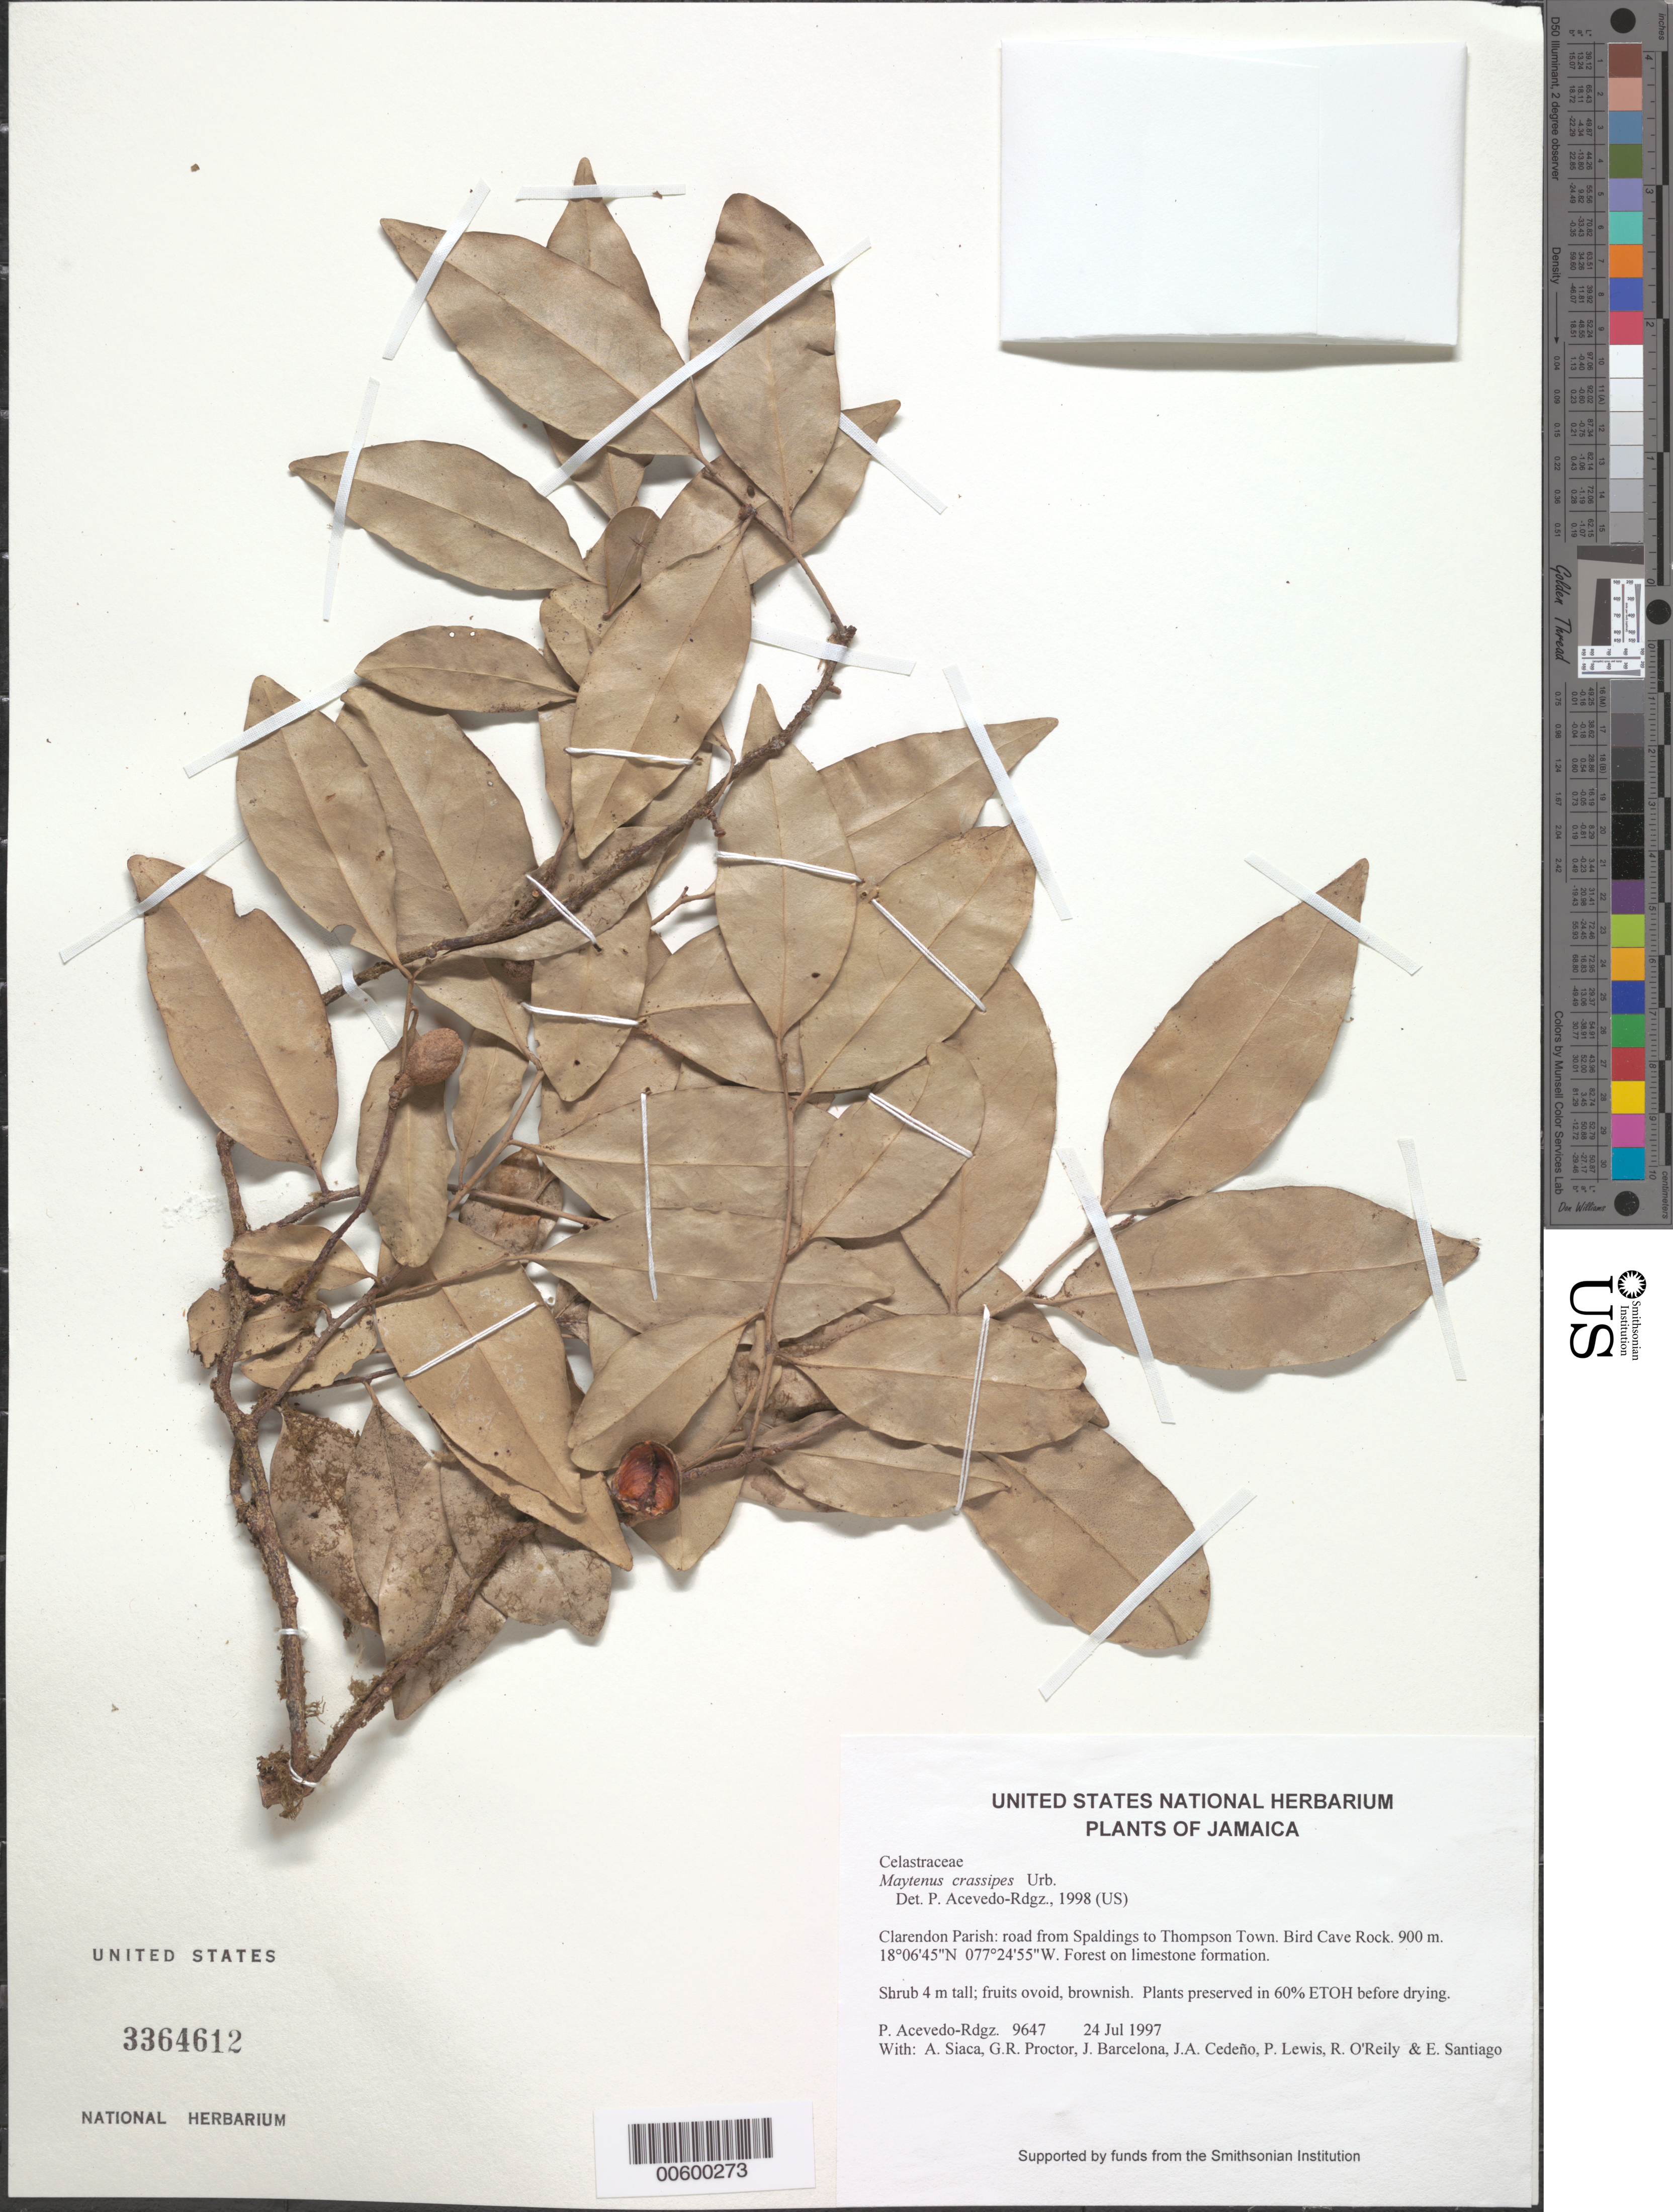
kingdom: Plantae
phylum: Tracheophyta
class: Magnoliopsida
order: Celastrales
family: Celastraceae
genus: Maytenus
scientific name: Maytenus crassipes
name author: Urb.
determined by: Acevedo-Rodríguez, P., (BOT), Smithsonian Institution - National Museum of Natural History (UNITED STATES)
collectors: P. Acevedo-Rodr., A. Siaca, G. R. Proctor, J. Barcelona, J. A. Cedeño M., P. Lewis & R. O'Reilly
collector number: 9647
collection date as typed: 24 Jul 1997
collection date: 1997-07-24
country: Jamaica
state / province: Clarendon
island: Jamaica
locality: Clarendon Parish: road from Spaldings to Thompson Town. Bird Cave Rock.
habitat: Forest on limestone formation.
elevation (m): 900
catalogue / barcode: US 3364612